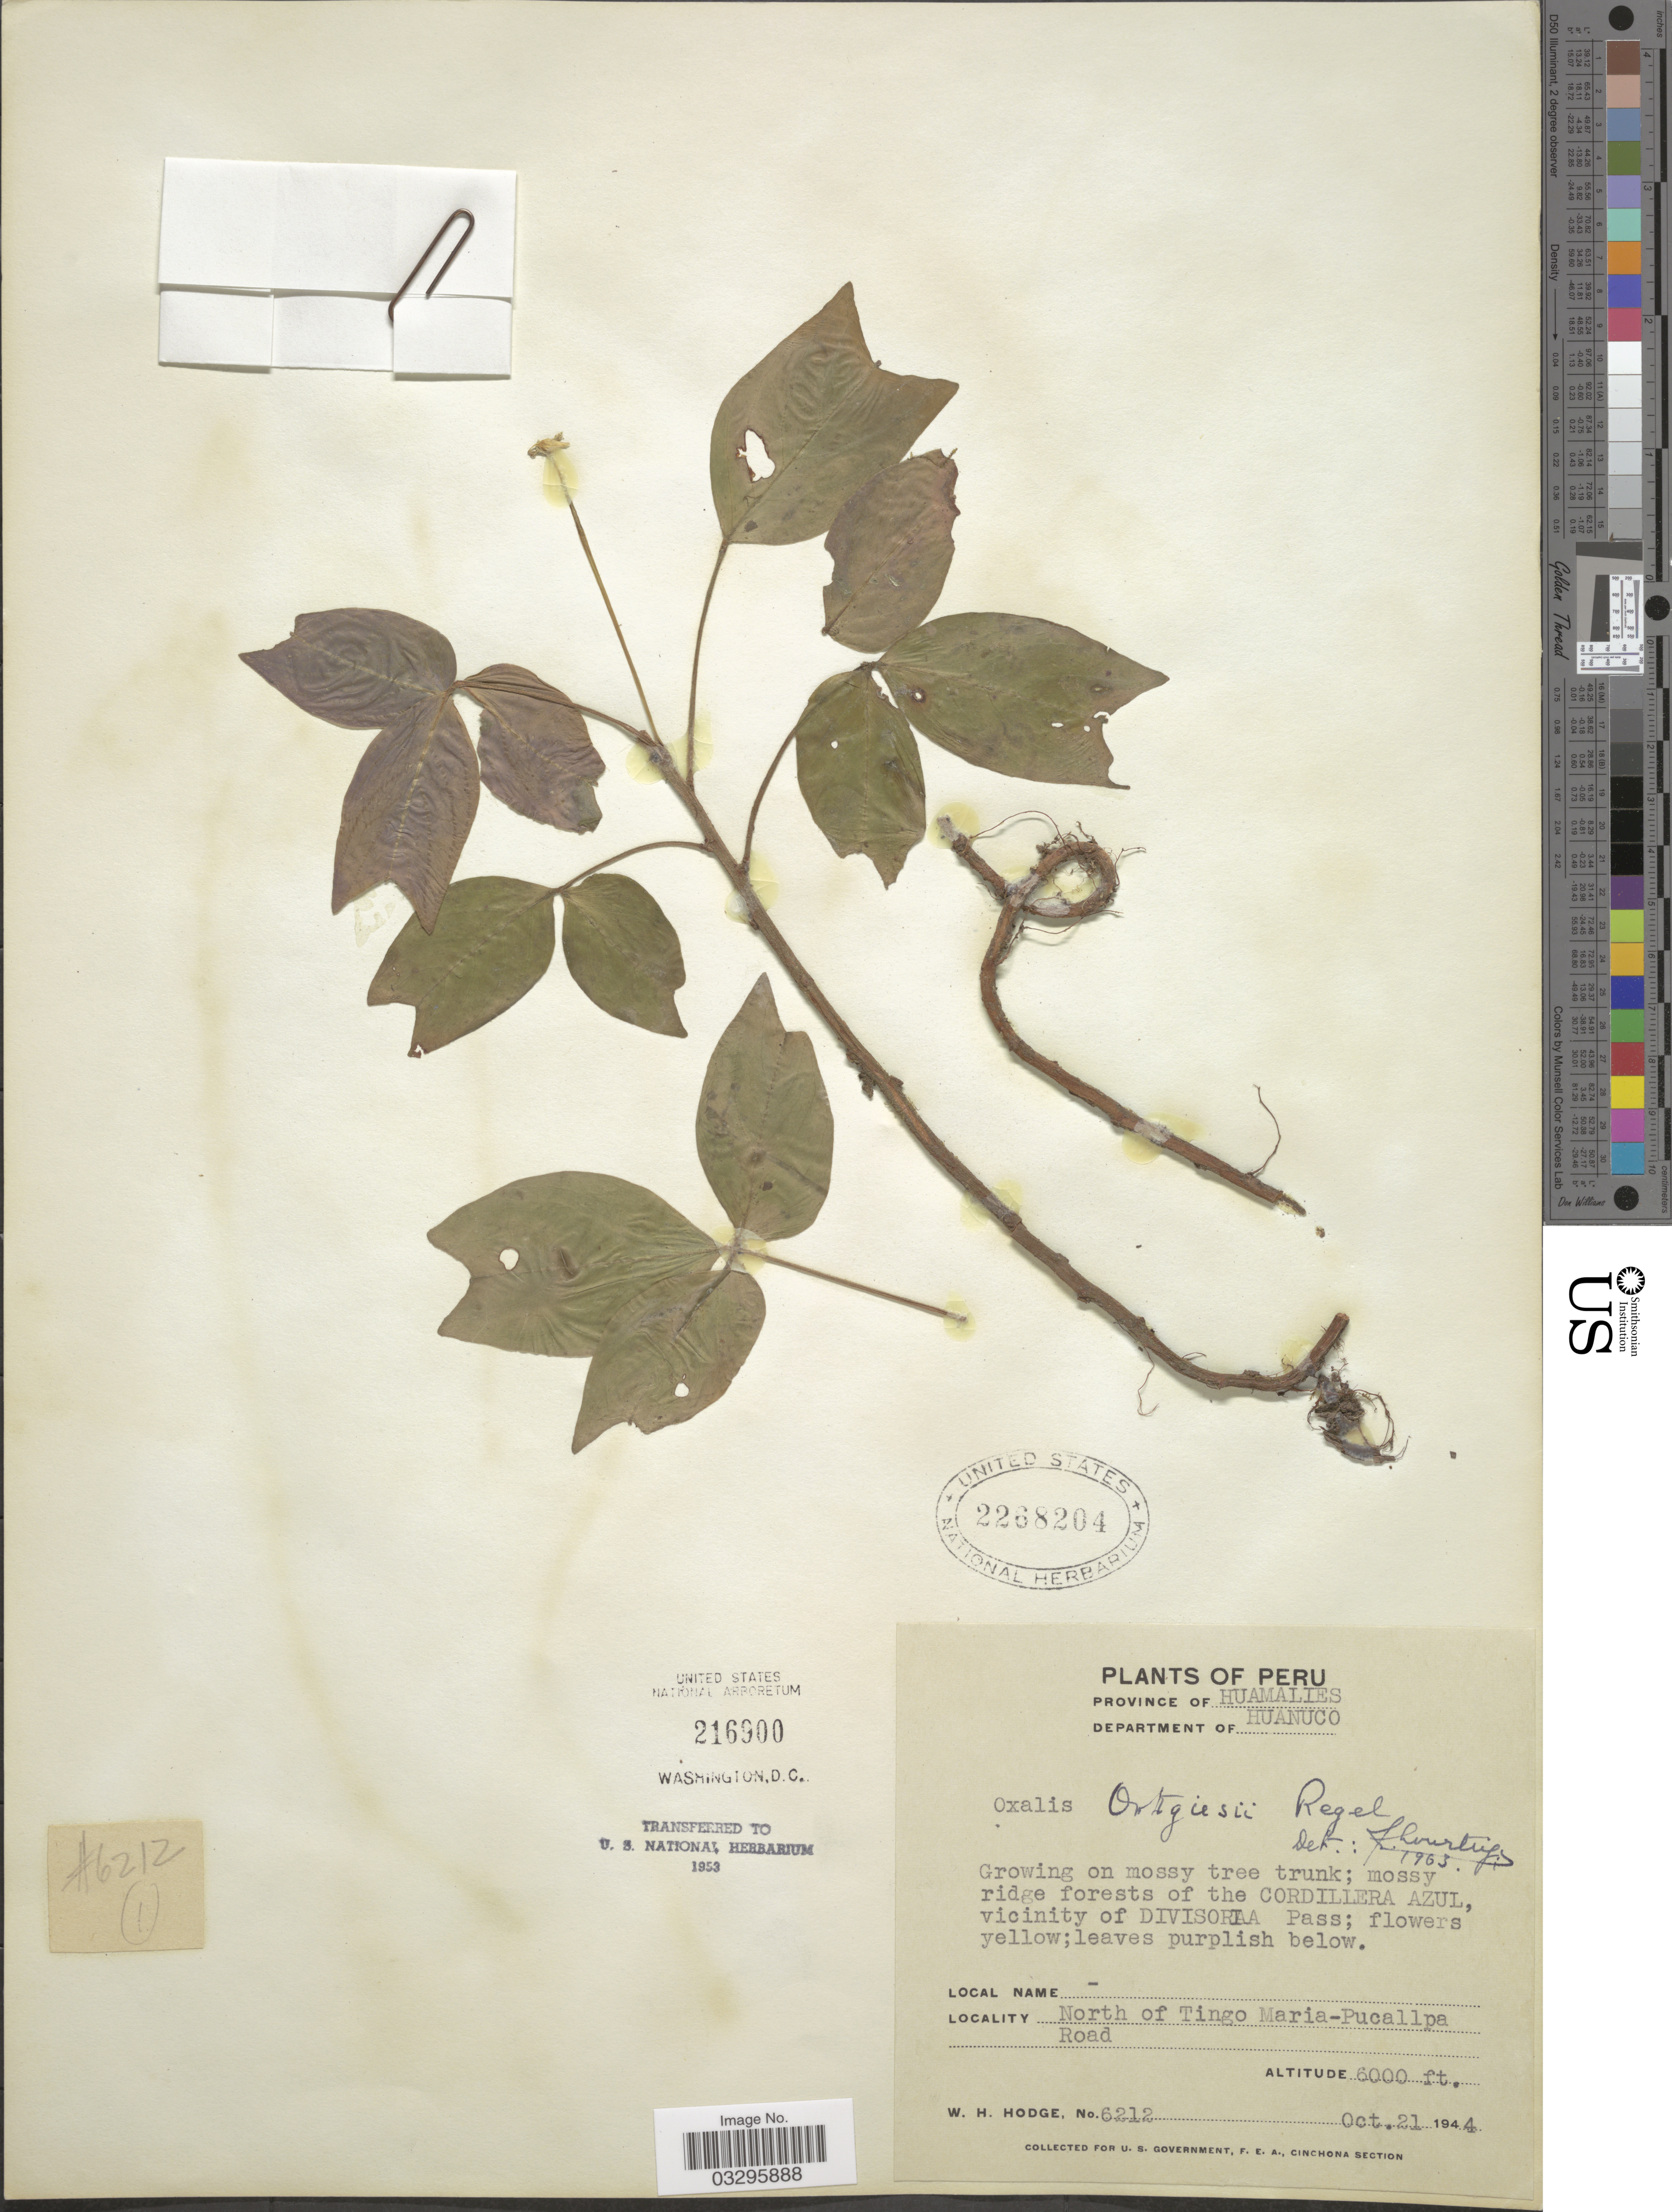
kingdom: Plantae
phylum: Tracheophyta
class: Magnoliopsida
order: Oxalidales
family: Oxalidaceae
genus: Oxalis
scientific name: Oxalis ortgiesii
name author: Regel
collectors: W. Hodge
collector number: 6212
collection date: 1944-10-21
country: Peru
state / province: Huánuco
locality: Mossy ridge forests of the Cordillera Azul, vicinity of Divisoria Pass, north of Tingo María - Pucallpa Road, Province of Huamalies, Department of Huanuco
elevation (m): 1829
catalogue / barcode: US 2268204